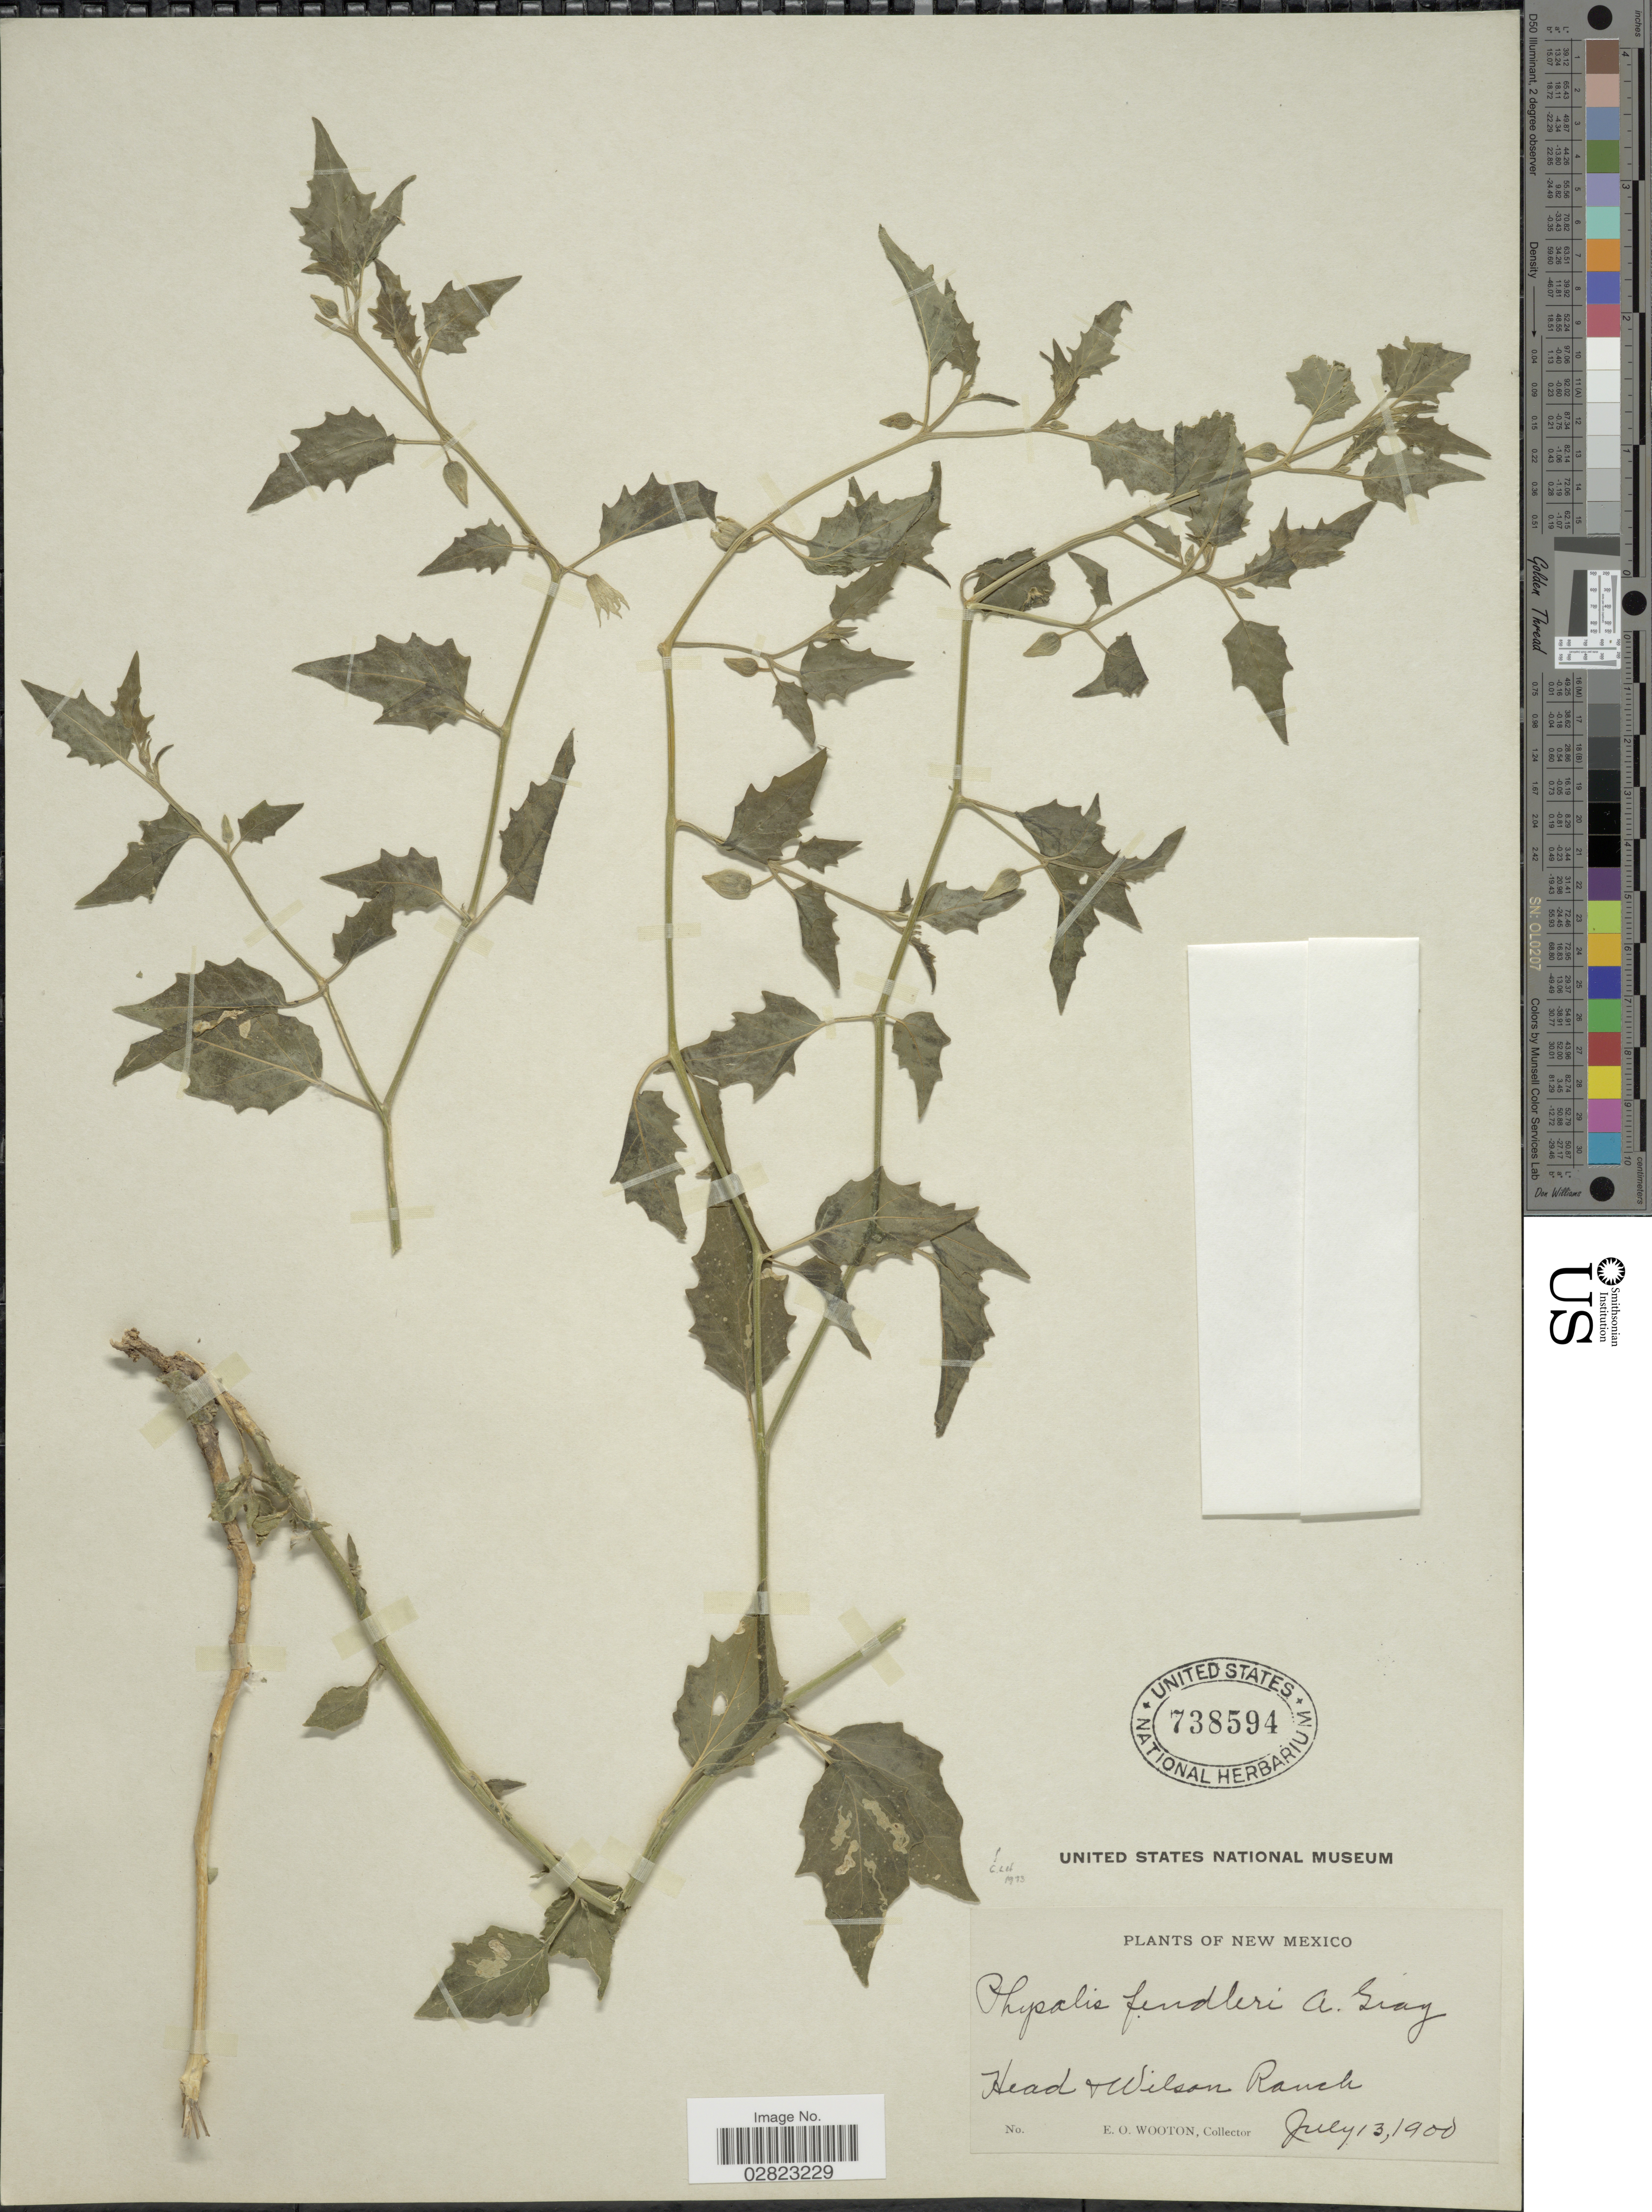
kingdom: Plantae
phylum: Tracheophyta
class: Magnoliopsida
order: Solanales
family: Solanaceae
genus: Physalis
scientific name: Physalis fendleri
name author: A. Gray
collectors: E. O. Wooton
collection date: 1900-07-13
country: United States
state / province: New Mexico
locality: Head & Wilson Ranch.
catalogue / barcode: US 738594